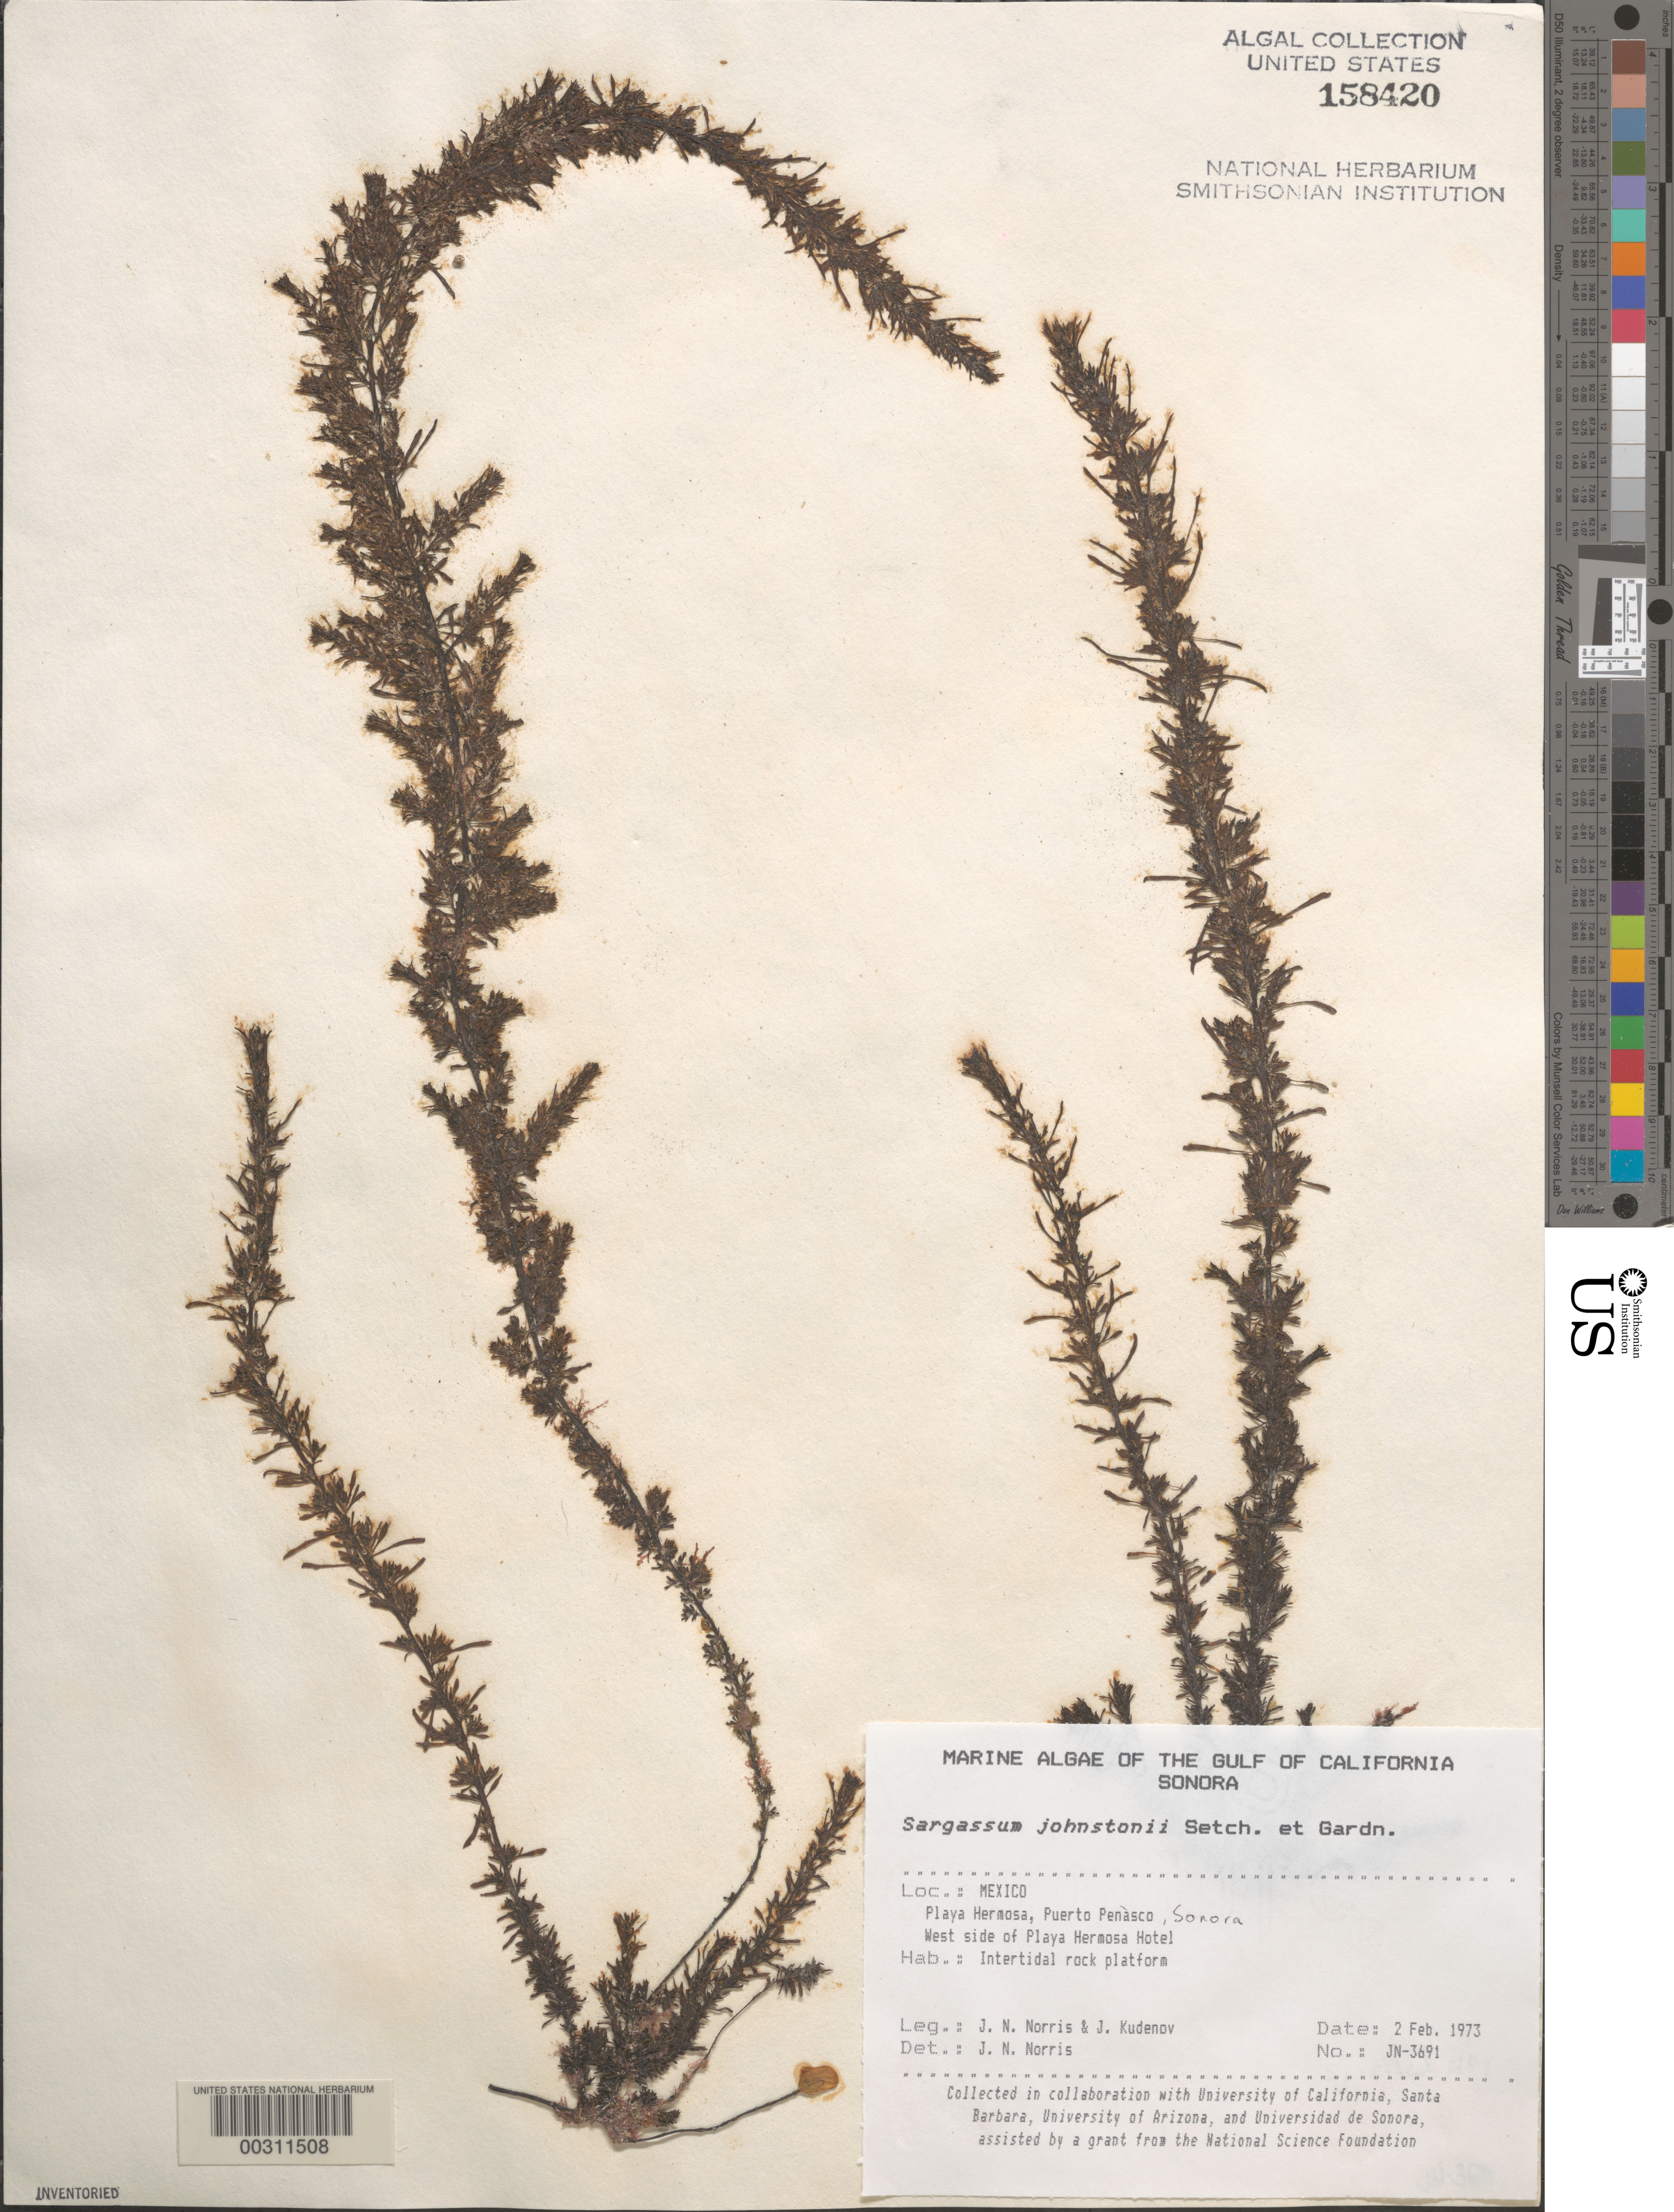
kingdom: Chromista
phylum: Ochrophyta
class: Phaeophyceae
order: Fucales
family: Sargassaceae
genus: Sargassum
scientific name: Sargassum johnstonii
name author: Setchell & N.L. Gardner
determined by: Norris, James N.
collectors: J. N. Norris & J. Kudenov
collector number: JN-3691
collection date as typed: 02 Feb 1973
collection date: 1973-02-02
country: Mexico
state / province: Sonora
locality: Playa Hermosa, Puerto Penasco, Playa Hermosa Hotel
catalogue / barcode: US 158420